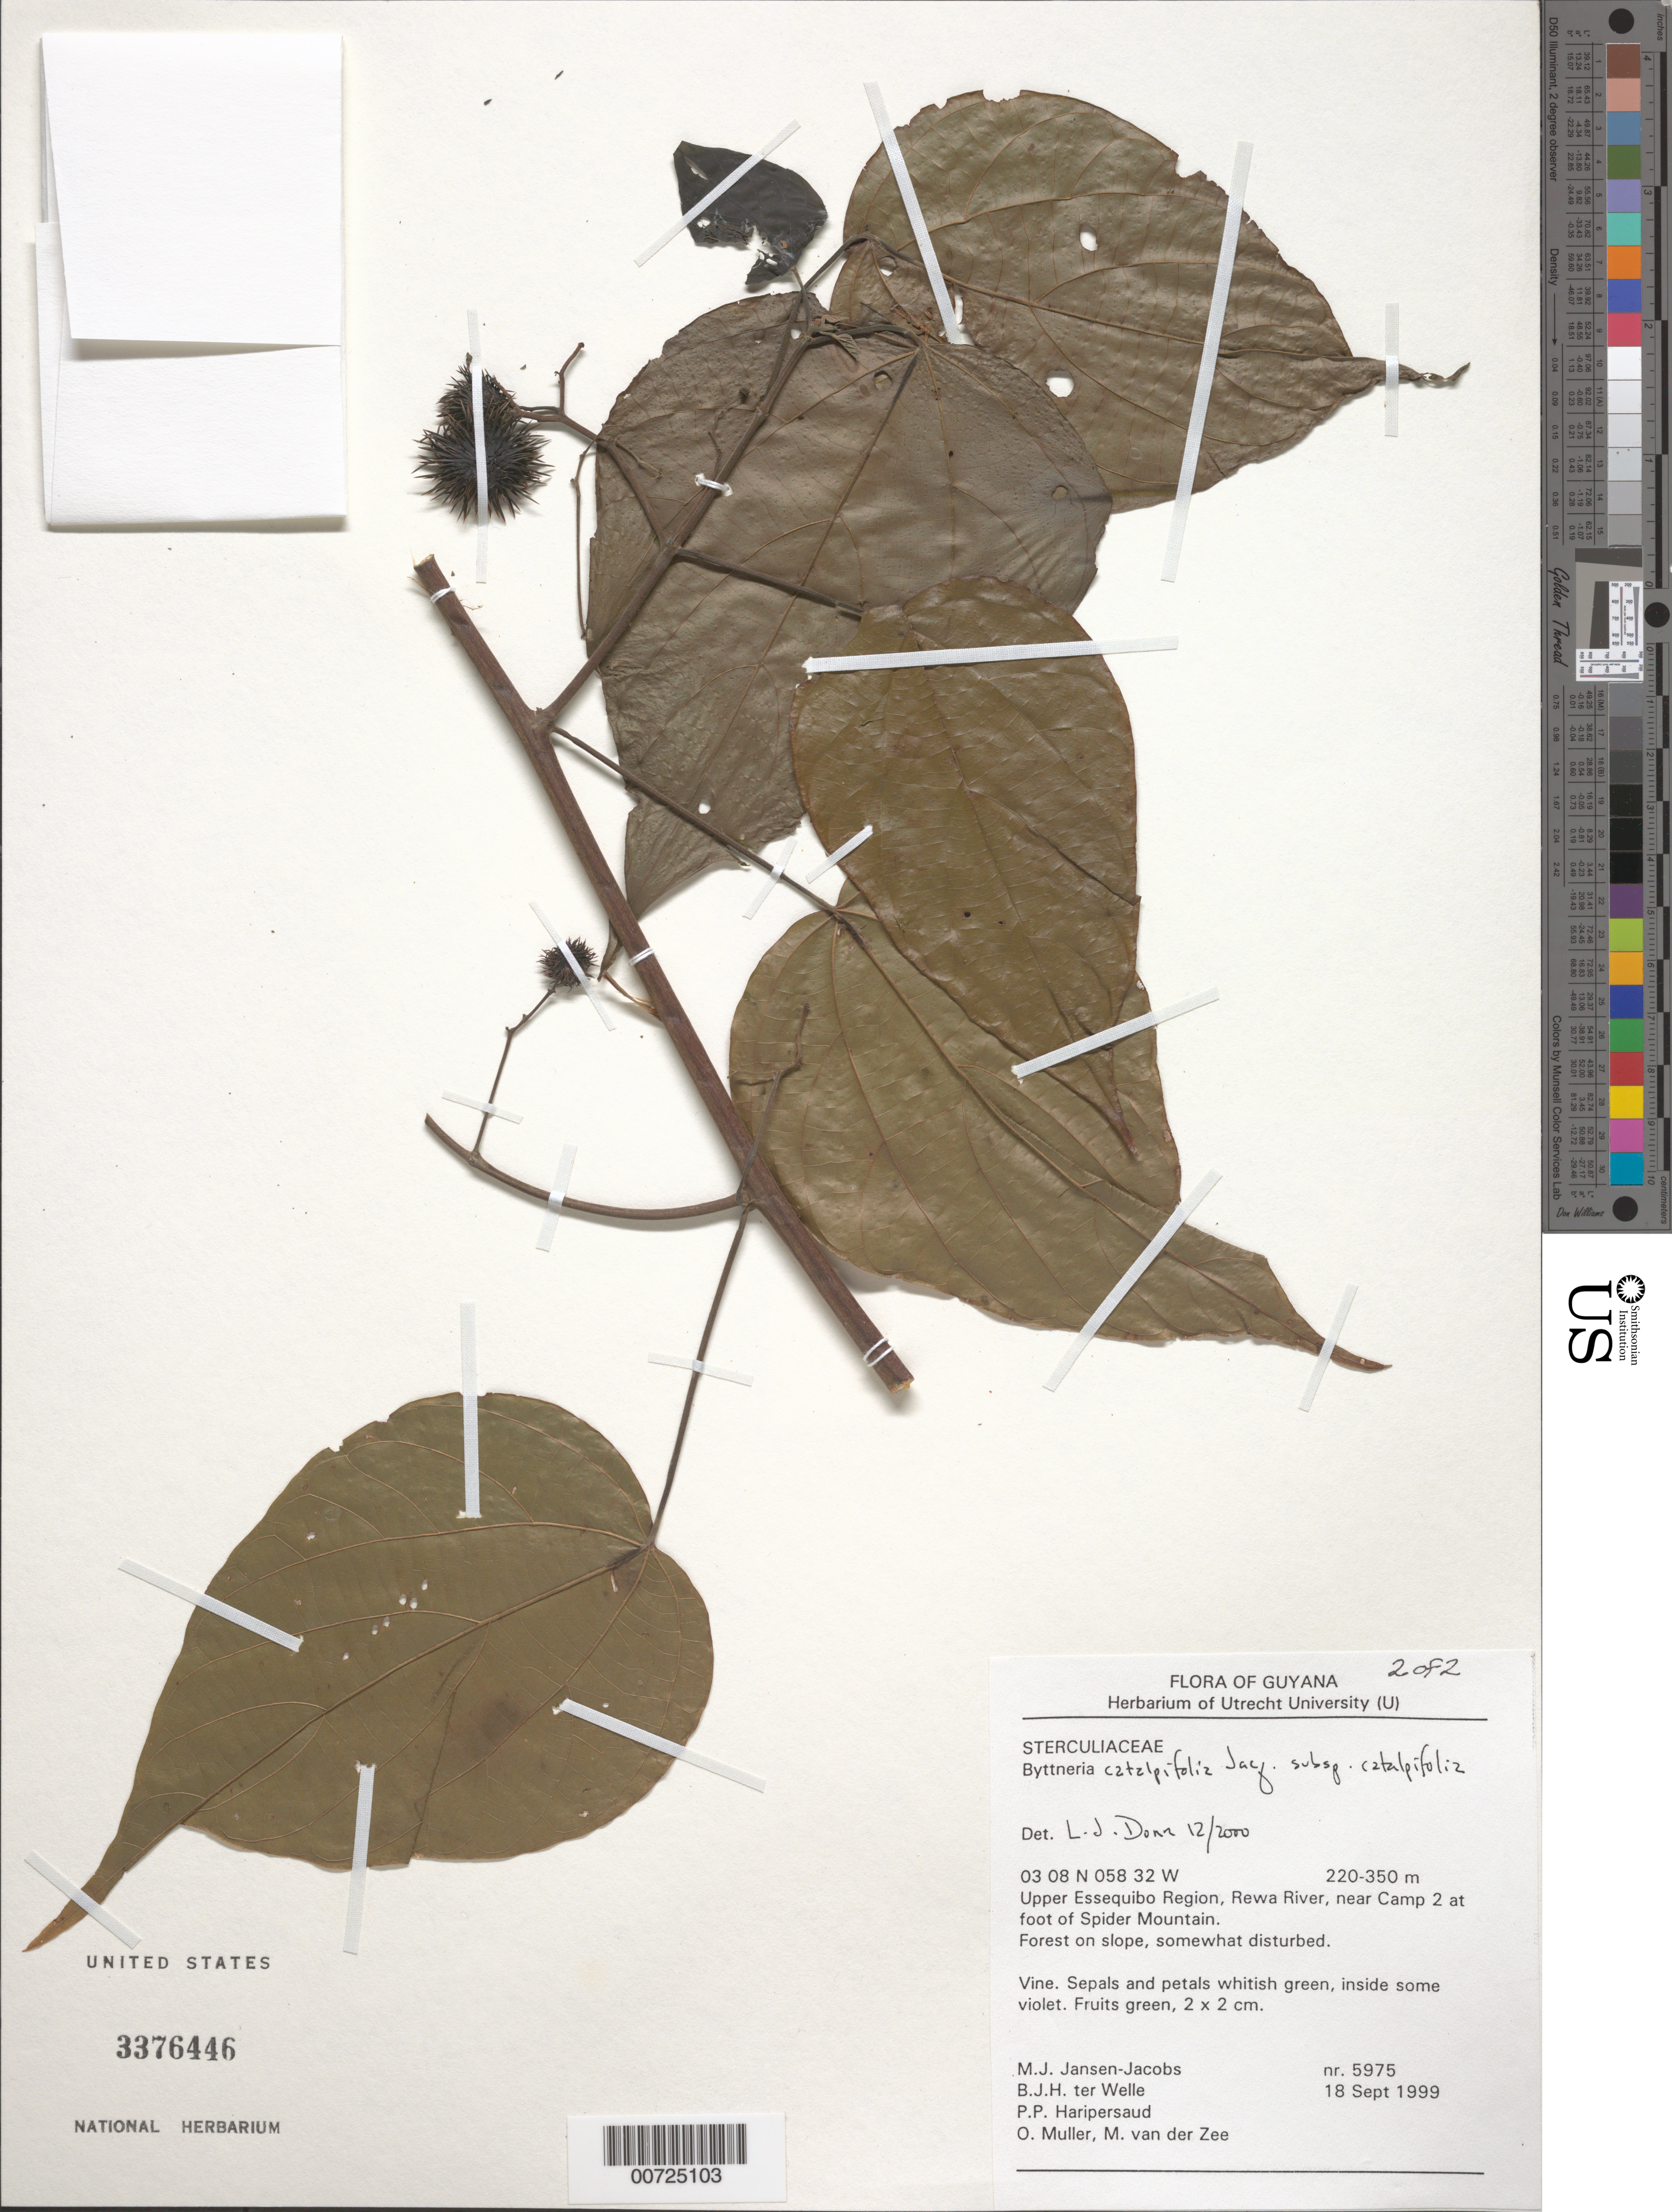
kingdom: Plantae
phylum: Tracheophyta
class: Magnoliopsida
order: Malvales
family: Malvaceae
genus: Byttneria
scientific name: Byttneria catalpifolia subsp. catalpifolia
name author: Jacq.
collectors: M. J. Jansen-Jacobs, B. Welle, P. Haripersaud, O. Muller & M. van der Zee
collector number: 5975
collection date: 1999-09-18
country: Guyana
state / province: U. Takutu-U. Essequibo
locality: Upper Essequibo Region, Rewa River, near Camp 2 at foot of Spider Mountain.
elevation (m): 220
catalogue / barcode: US 3376446